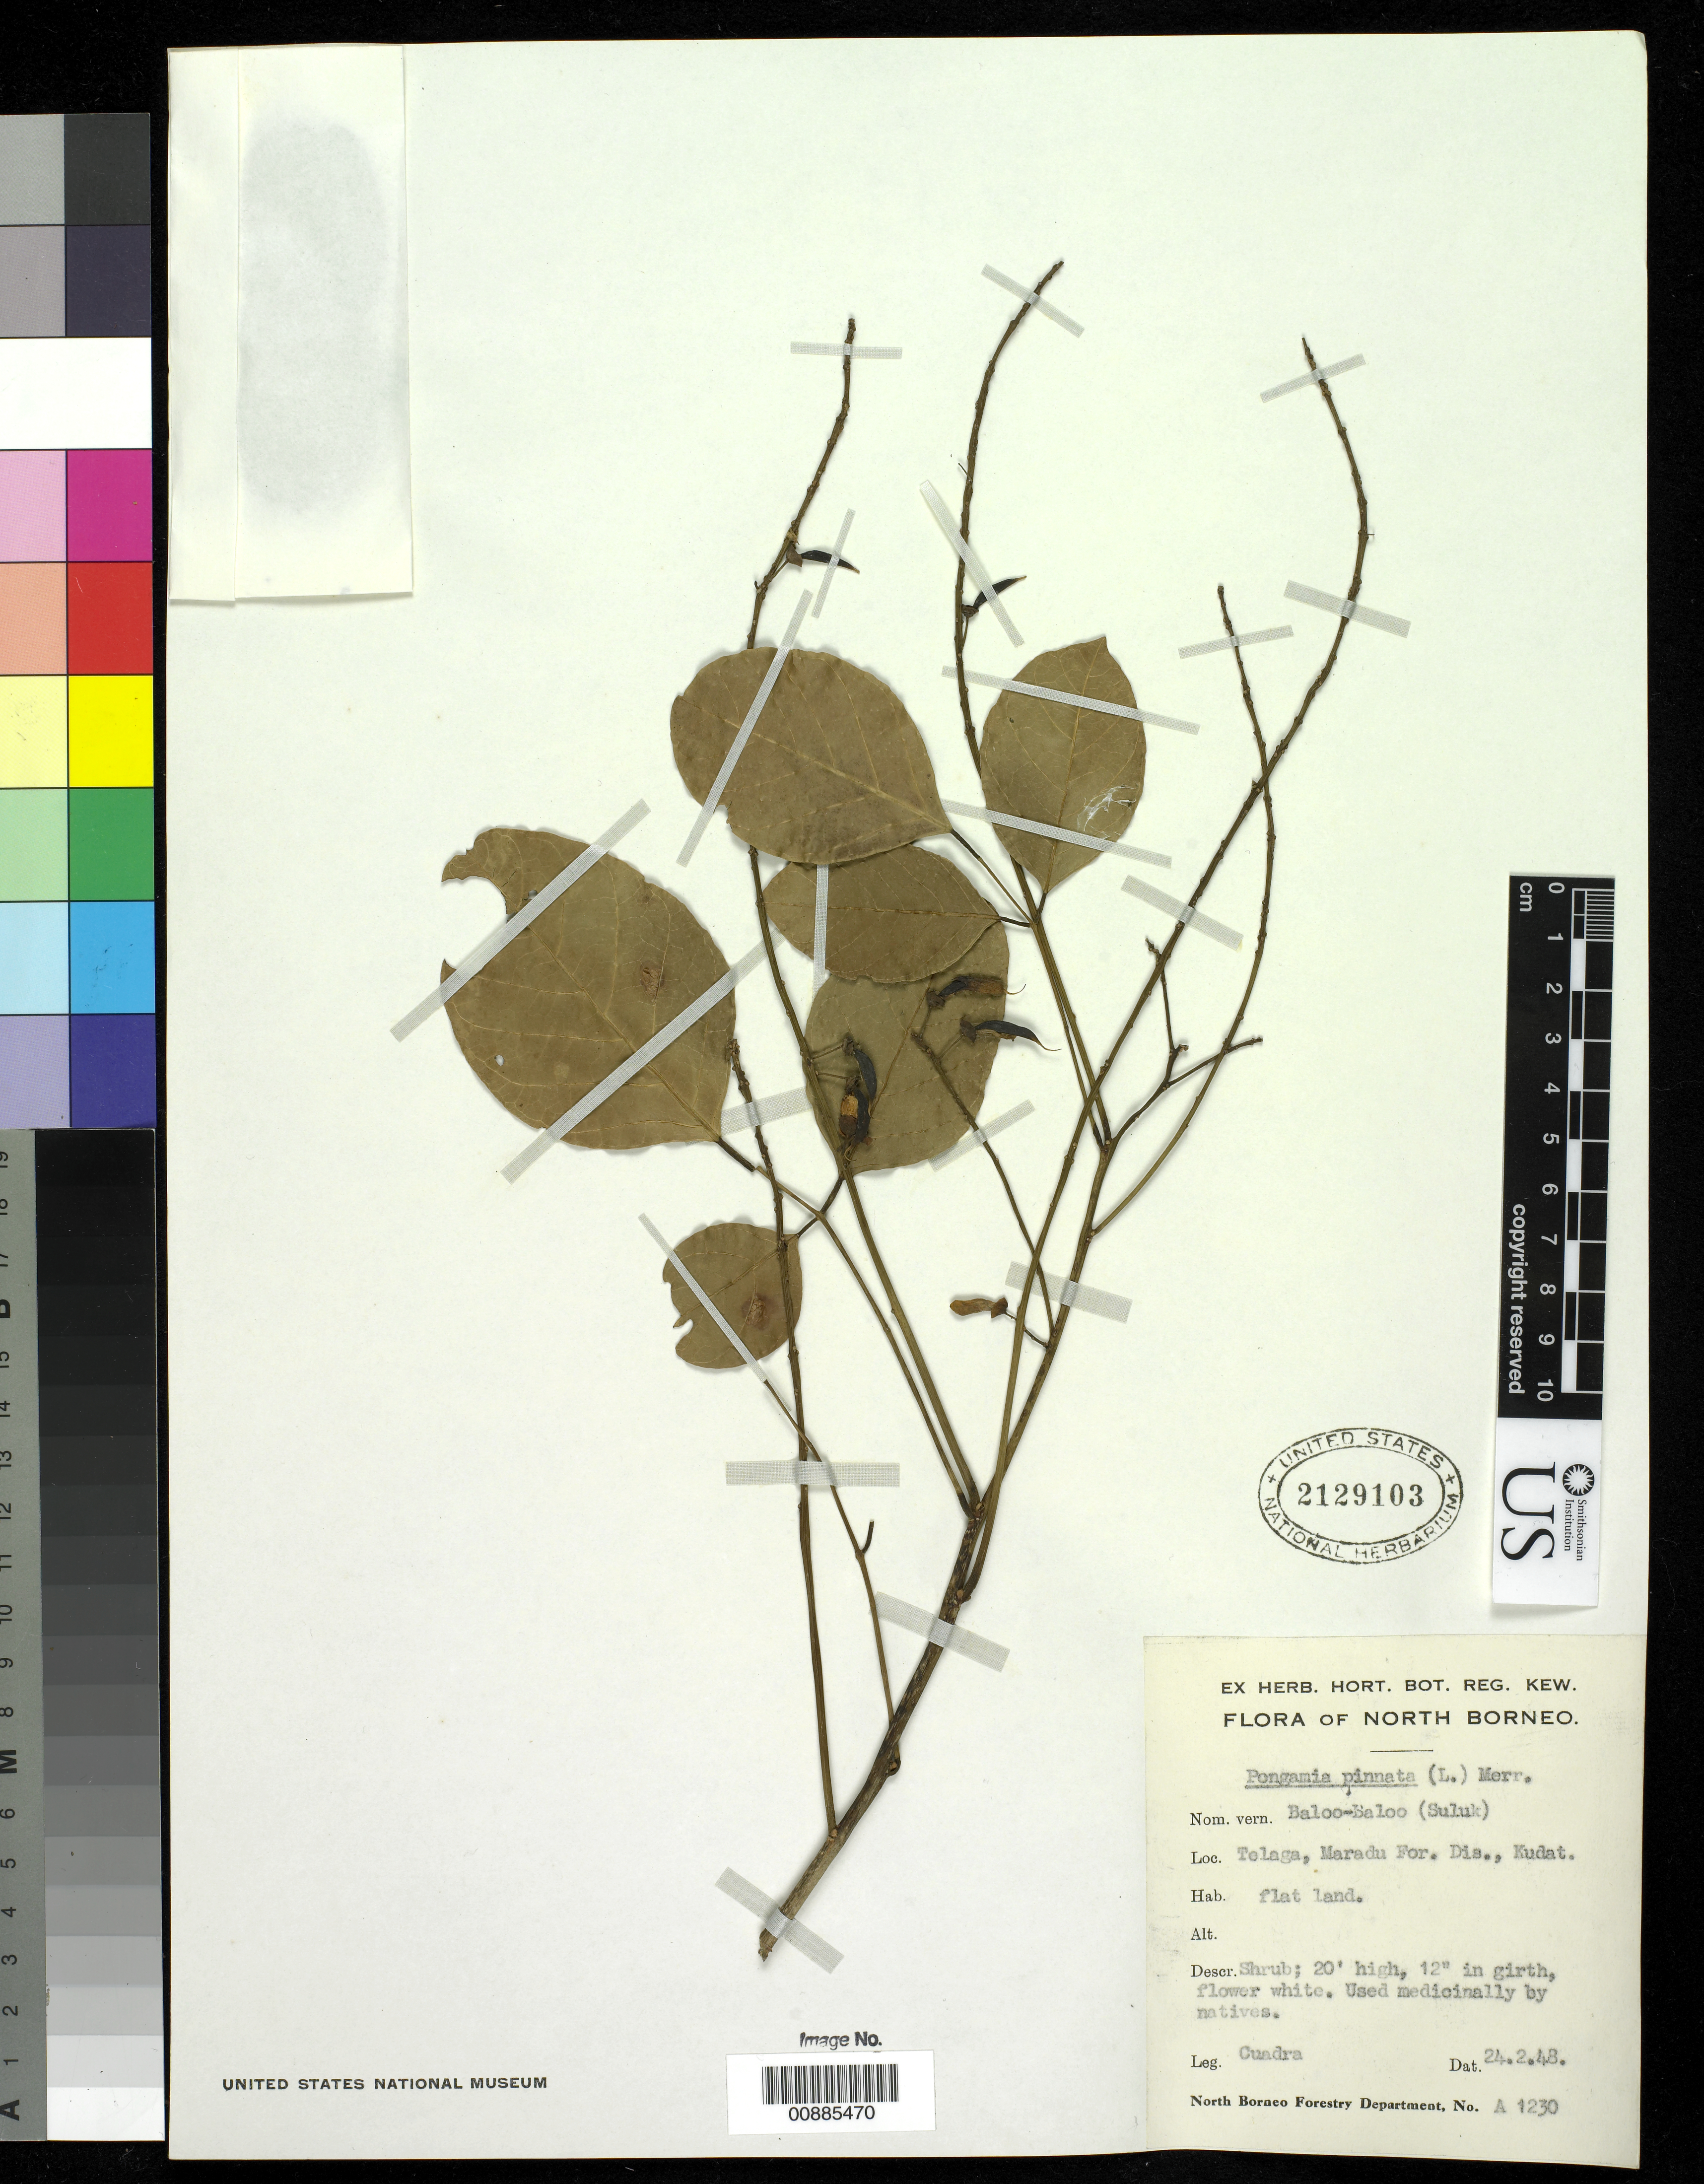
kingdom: Plantae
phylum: Tracheophyta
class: Magnoliopsida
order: Fabales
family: Fabaceae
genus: Millettia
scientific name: Millettia pinnata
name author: (L.) Panigrahi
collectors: A. Cuadra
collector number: A 1230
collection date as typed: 24 Feb 1948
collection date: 1948-02-24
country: Malaysia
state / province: Sabah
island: Borneo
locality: Telaga, Maradu For.Dist.,Kudat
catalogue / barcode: US 2129103